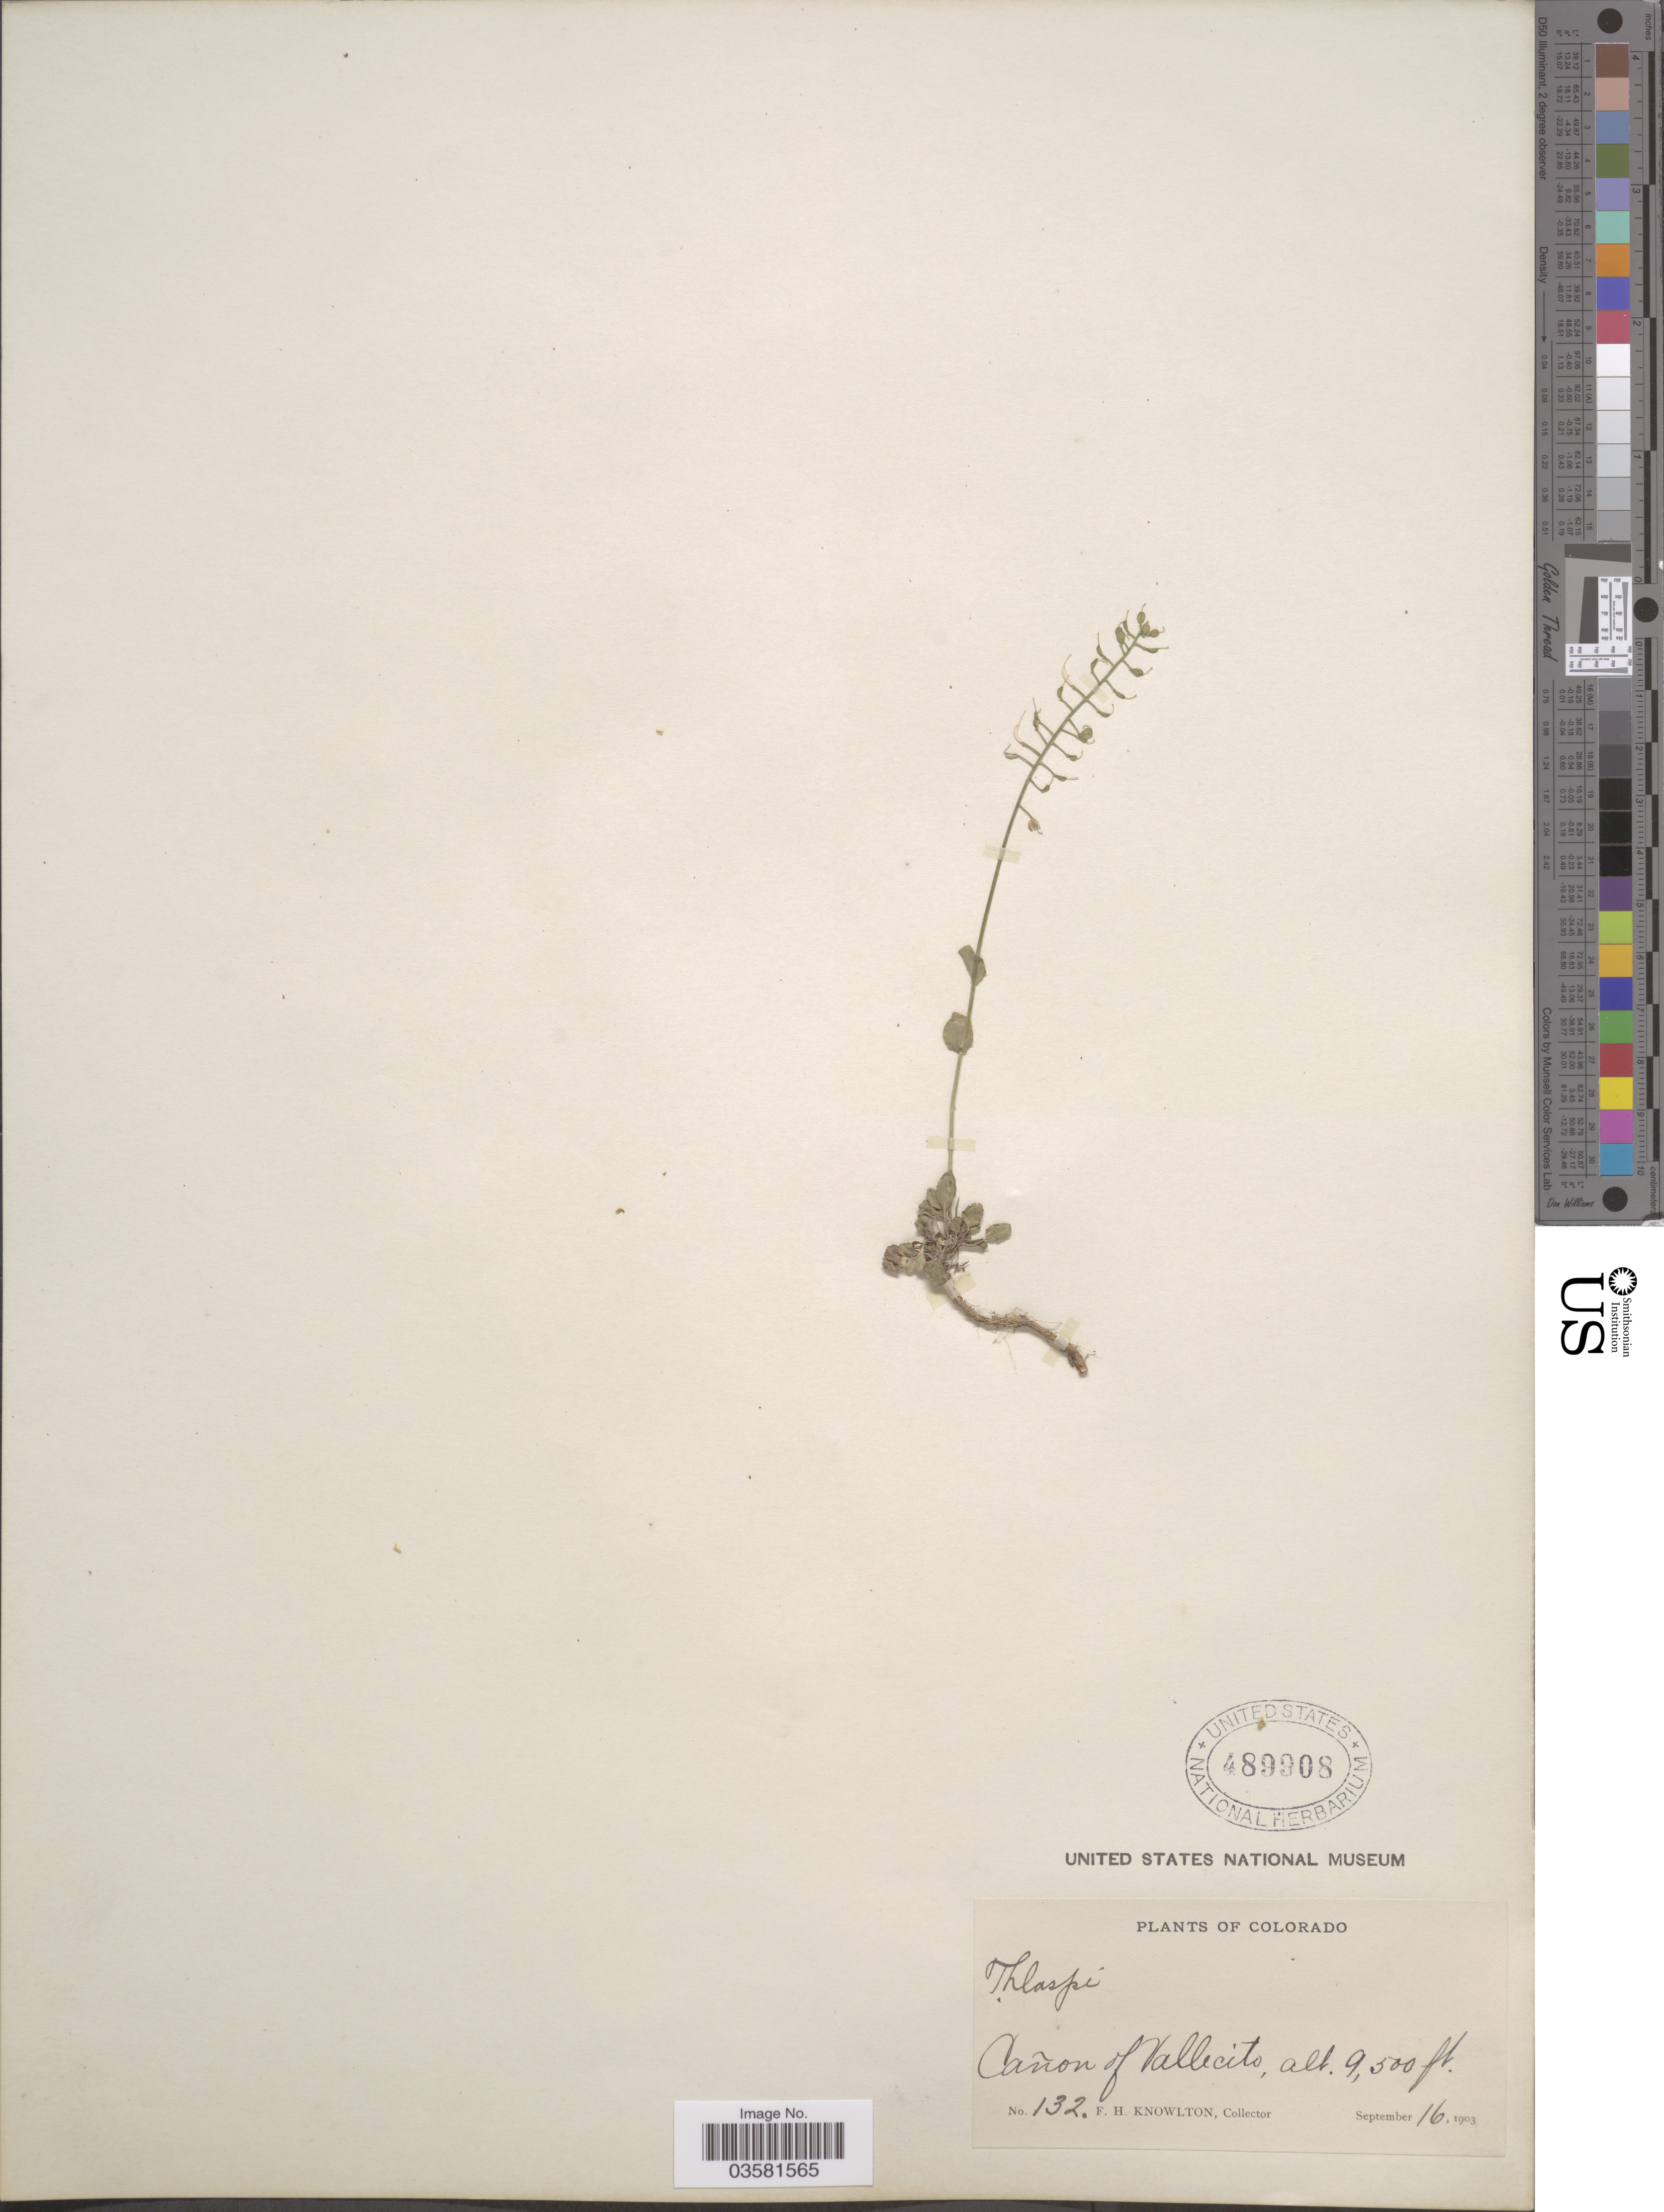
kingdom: Plantae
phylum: Tracheophyta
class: Magnoliopsida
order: Brassicales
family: Brassicaceae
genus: Thlaspi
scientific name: Thlaspi fendleri var. glaucum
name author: (A. Nelson) C.L. Hitchc.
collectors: F. H. Knowlton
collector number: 132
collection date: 1903-09-16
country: United States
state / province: Colorado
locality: Cañon of Vallecito.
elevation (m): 2896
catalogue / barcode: US 489908